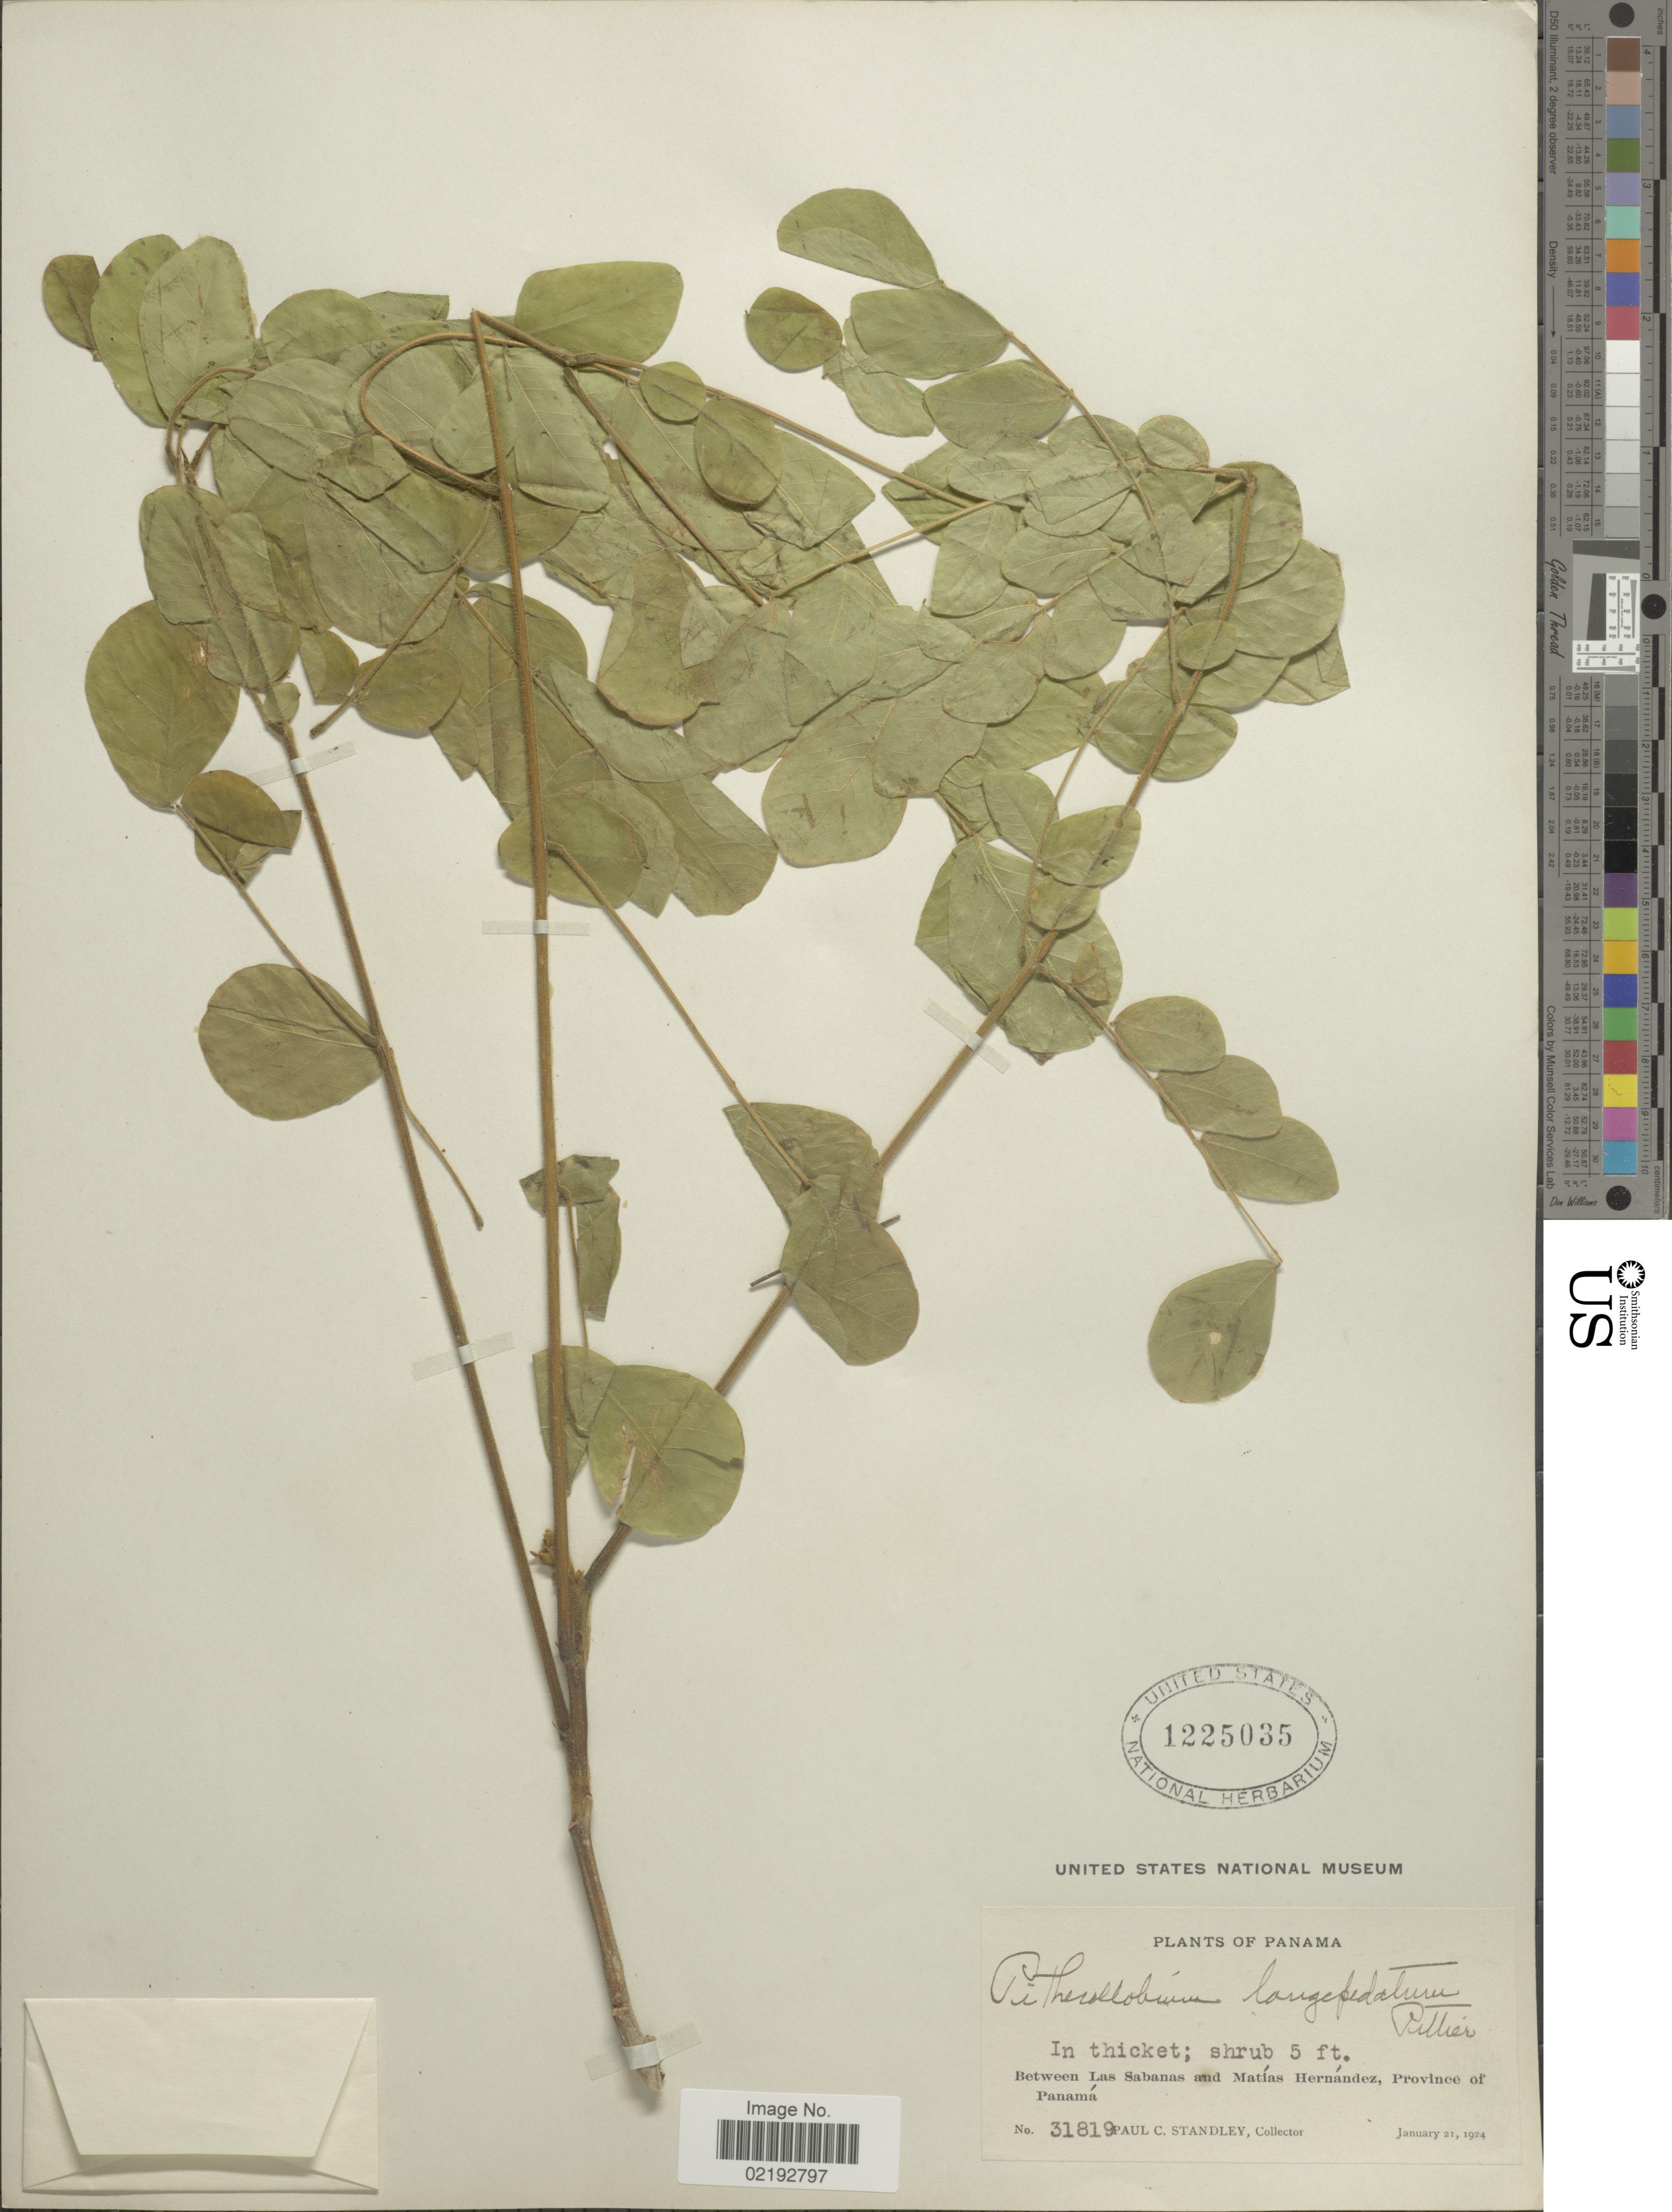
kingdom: Plantae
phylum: Tracheophyta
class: Magnoliopsida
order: Fabales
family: Fabaceae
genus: Pseudosamanea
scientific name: Pseudosamanea guachapele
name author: (Kunth) Harms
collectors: P. C. Standley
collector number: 31819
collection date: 1924-01-21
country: Panama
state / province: Panamá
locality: Between Las Sabanas and Matias Hernandez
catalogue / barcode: US 1225035